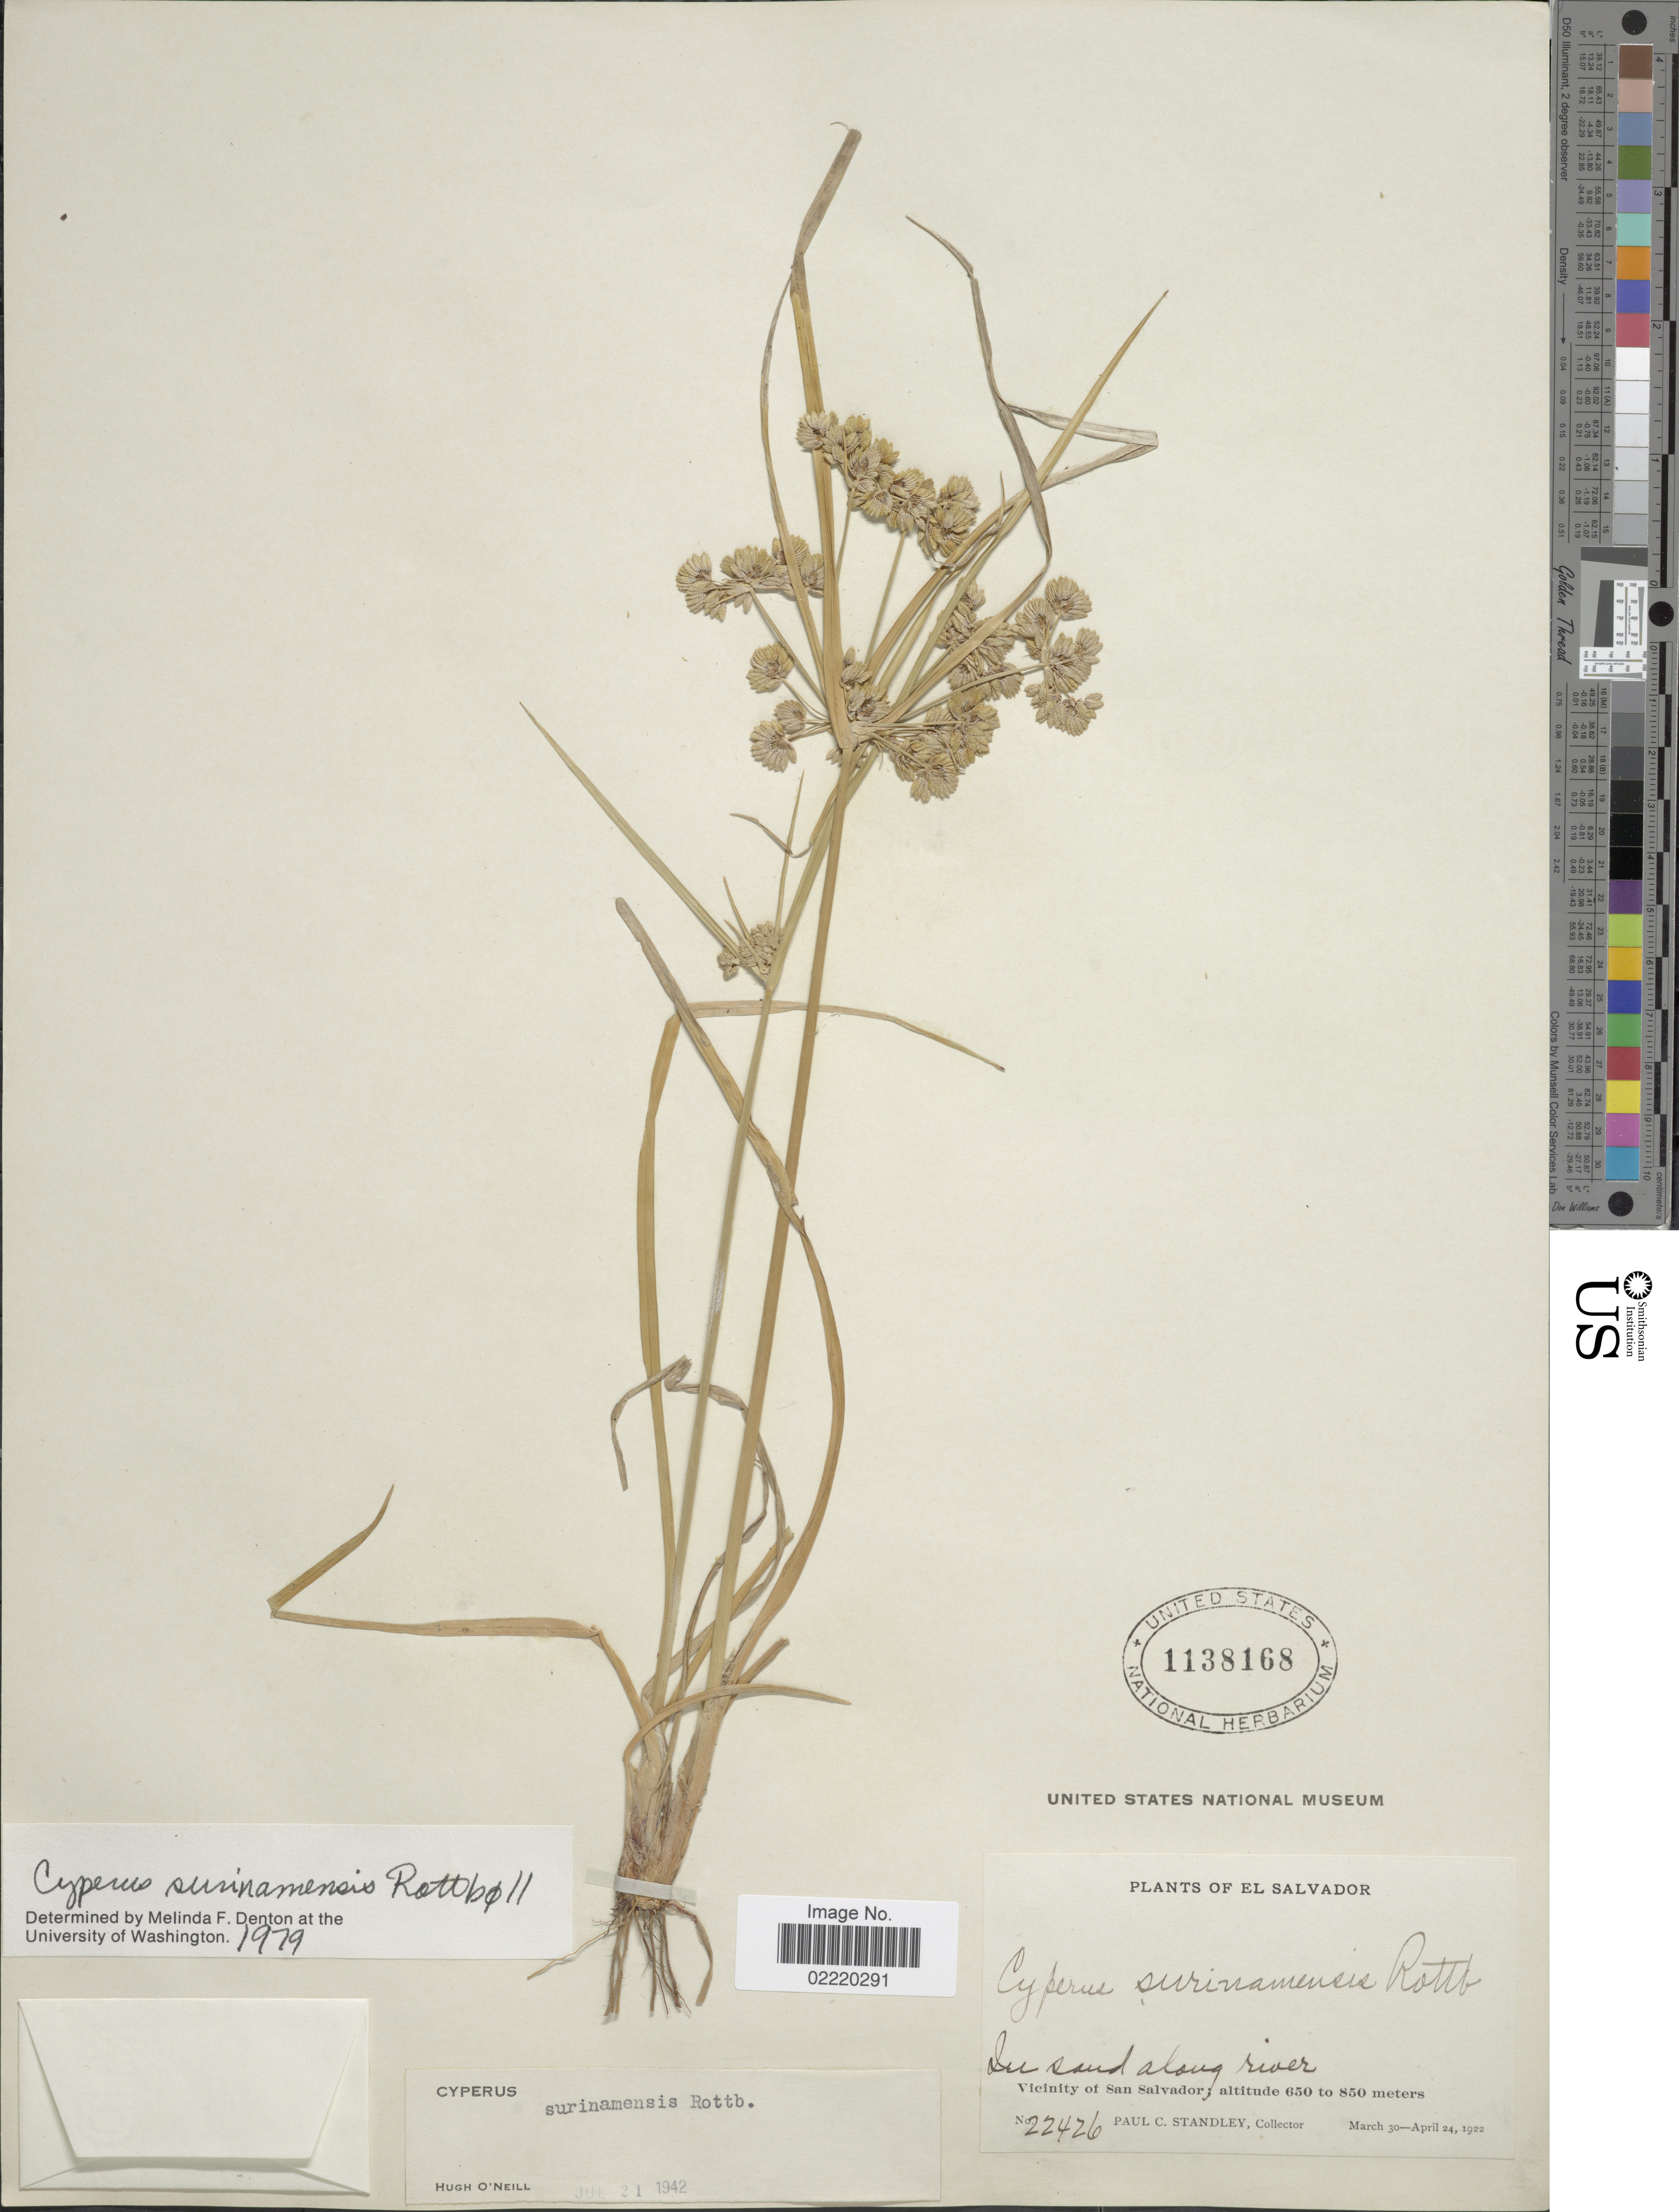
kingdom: Plantae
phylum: Tracheophyta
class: Liliopsida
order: Poales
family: Cyperaceae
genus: Cyperus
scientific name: Cyperus surinamensis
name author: Rottb.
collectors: P. C. Standley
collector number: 22426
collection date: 1922-03-30/1922-04-24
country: El Salvador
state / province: San Salvador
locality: In sand along river, Vicinity of San Salvador.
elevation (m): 650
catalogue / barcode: US 1138168